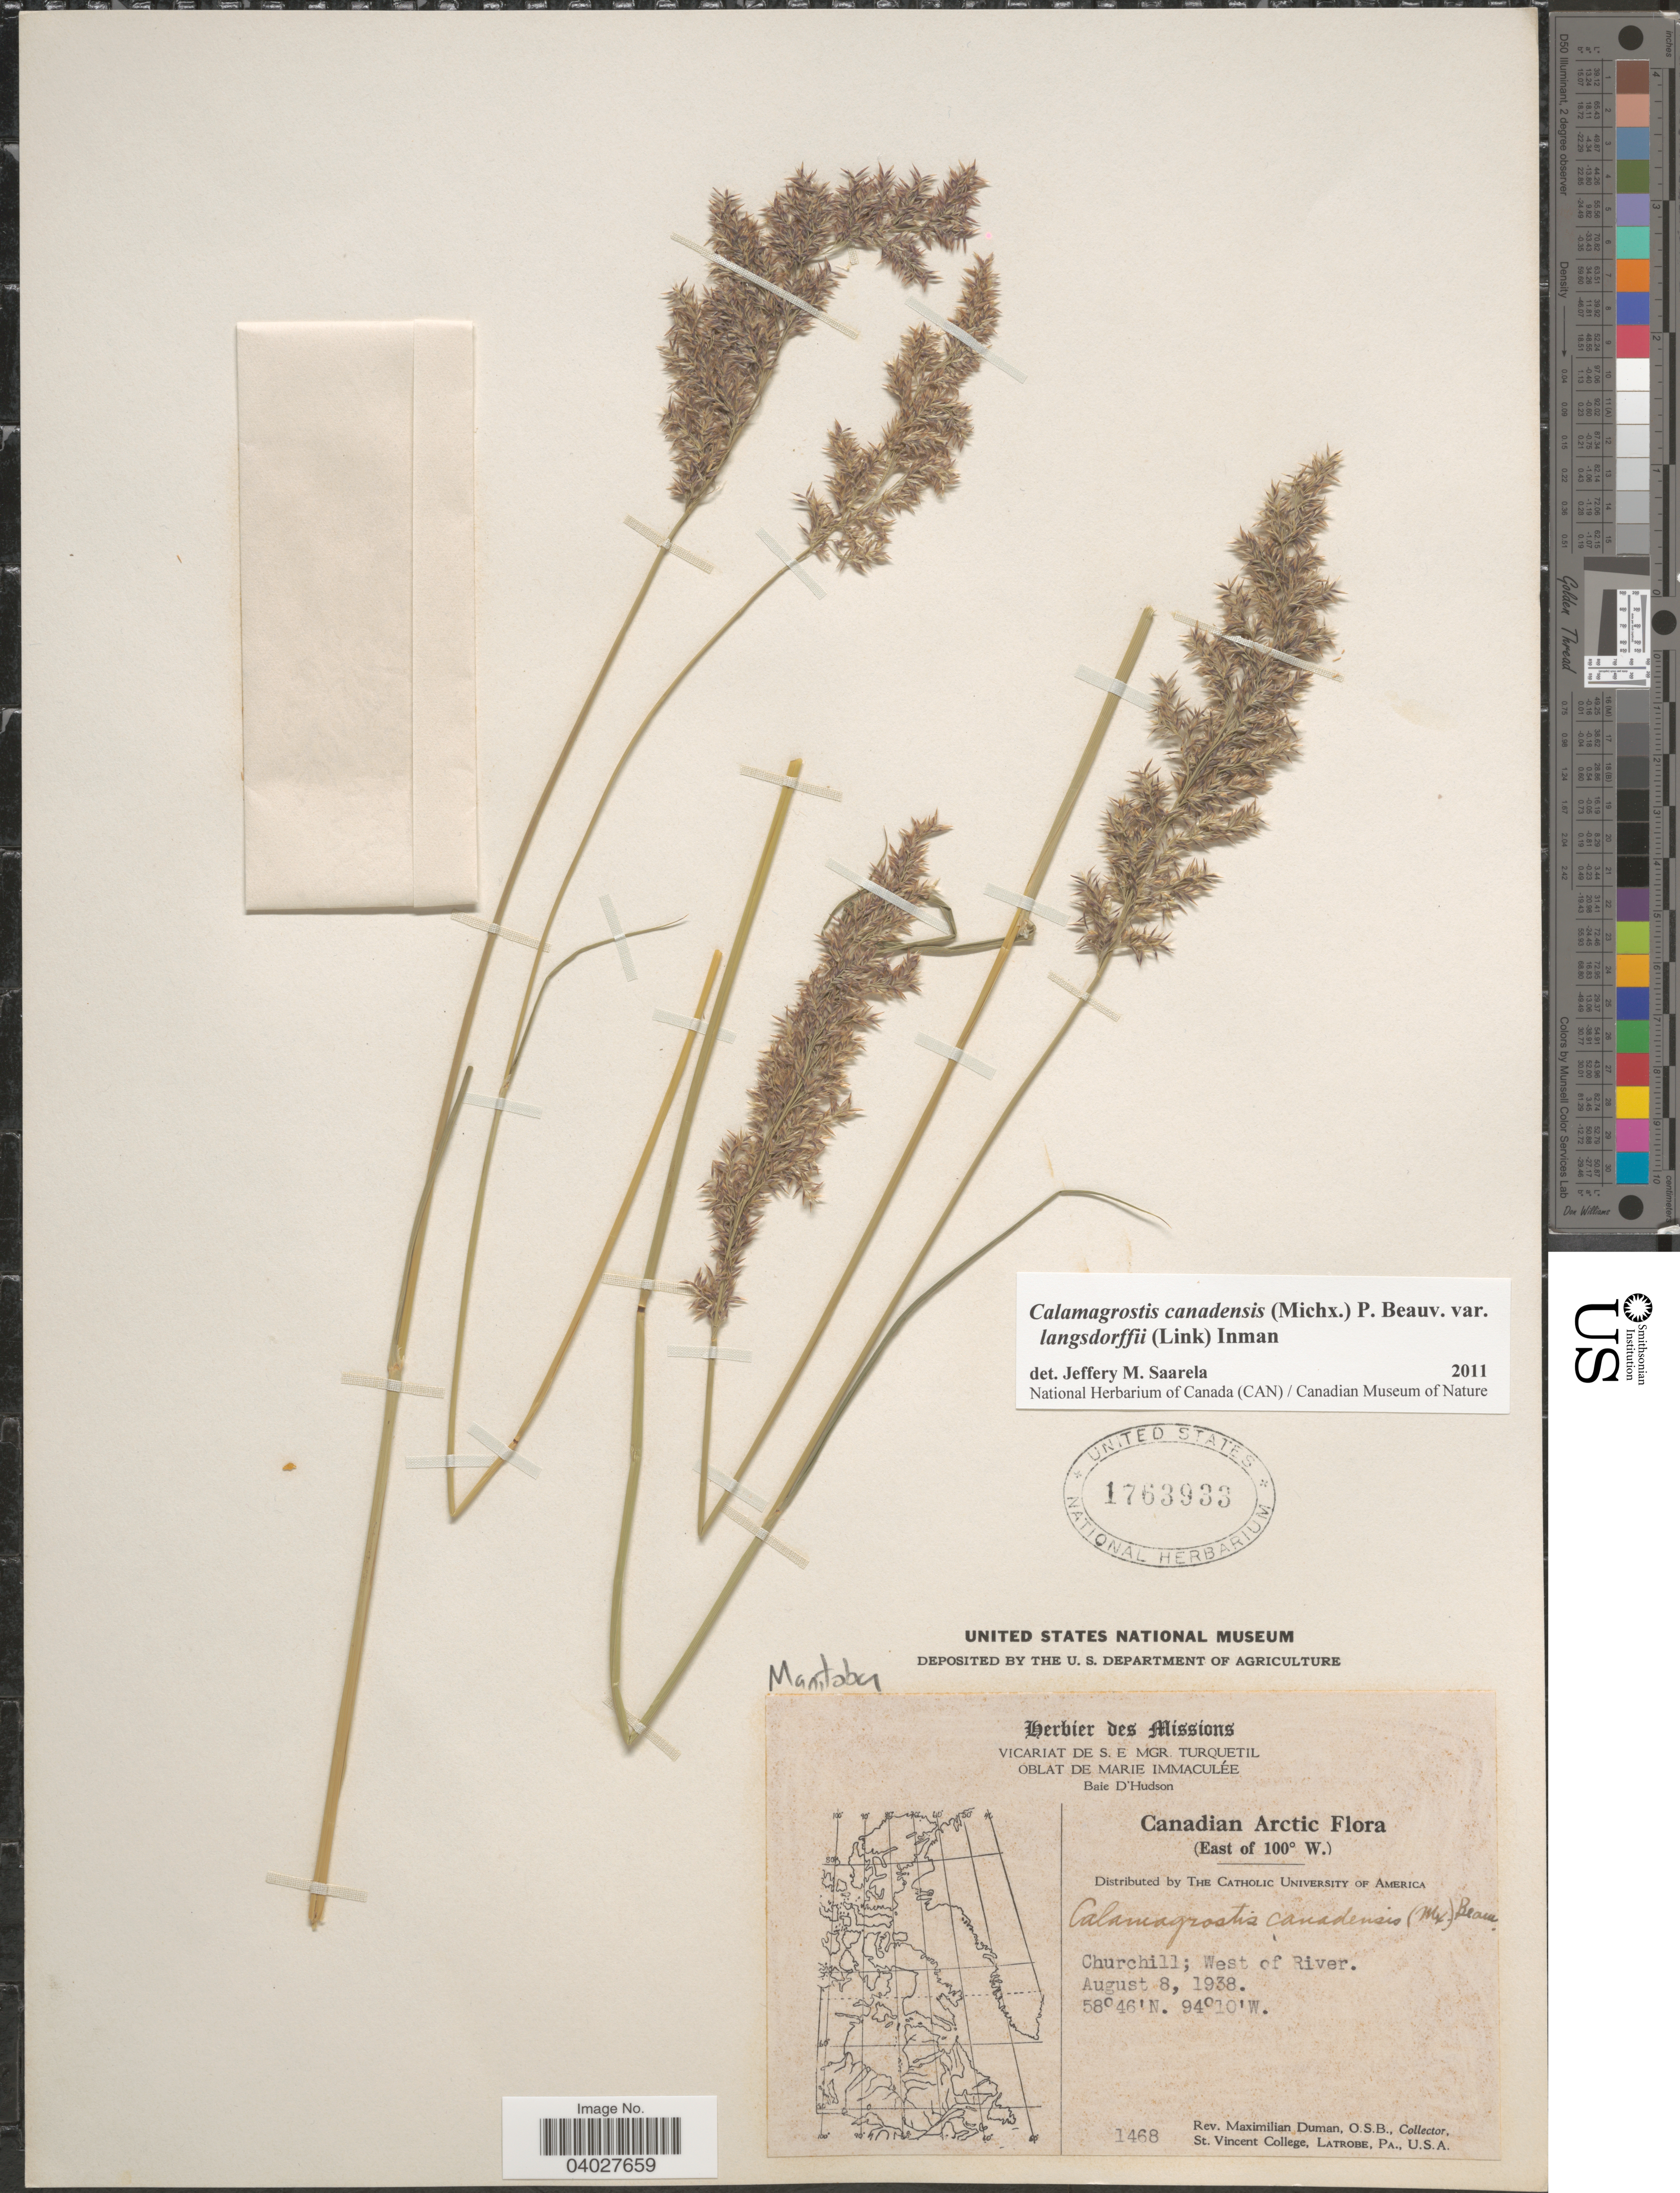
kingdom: Plantae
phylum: Tracheophyta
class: Liliopsida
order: Poales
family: Poaceae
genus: Calamagrostis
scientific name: Calamagrostis canadensis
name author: (Michx.) P. Beauv.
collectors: M. Duman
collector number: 1468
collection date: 1938-08-08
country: Canada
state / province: Manitoba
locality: Canadian Arctic (East of 100° W.). Churchill; West of River.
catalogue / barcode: US 1763933